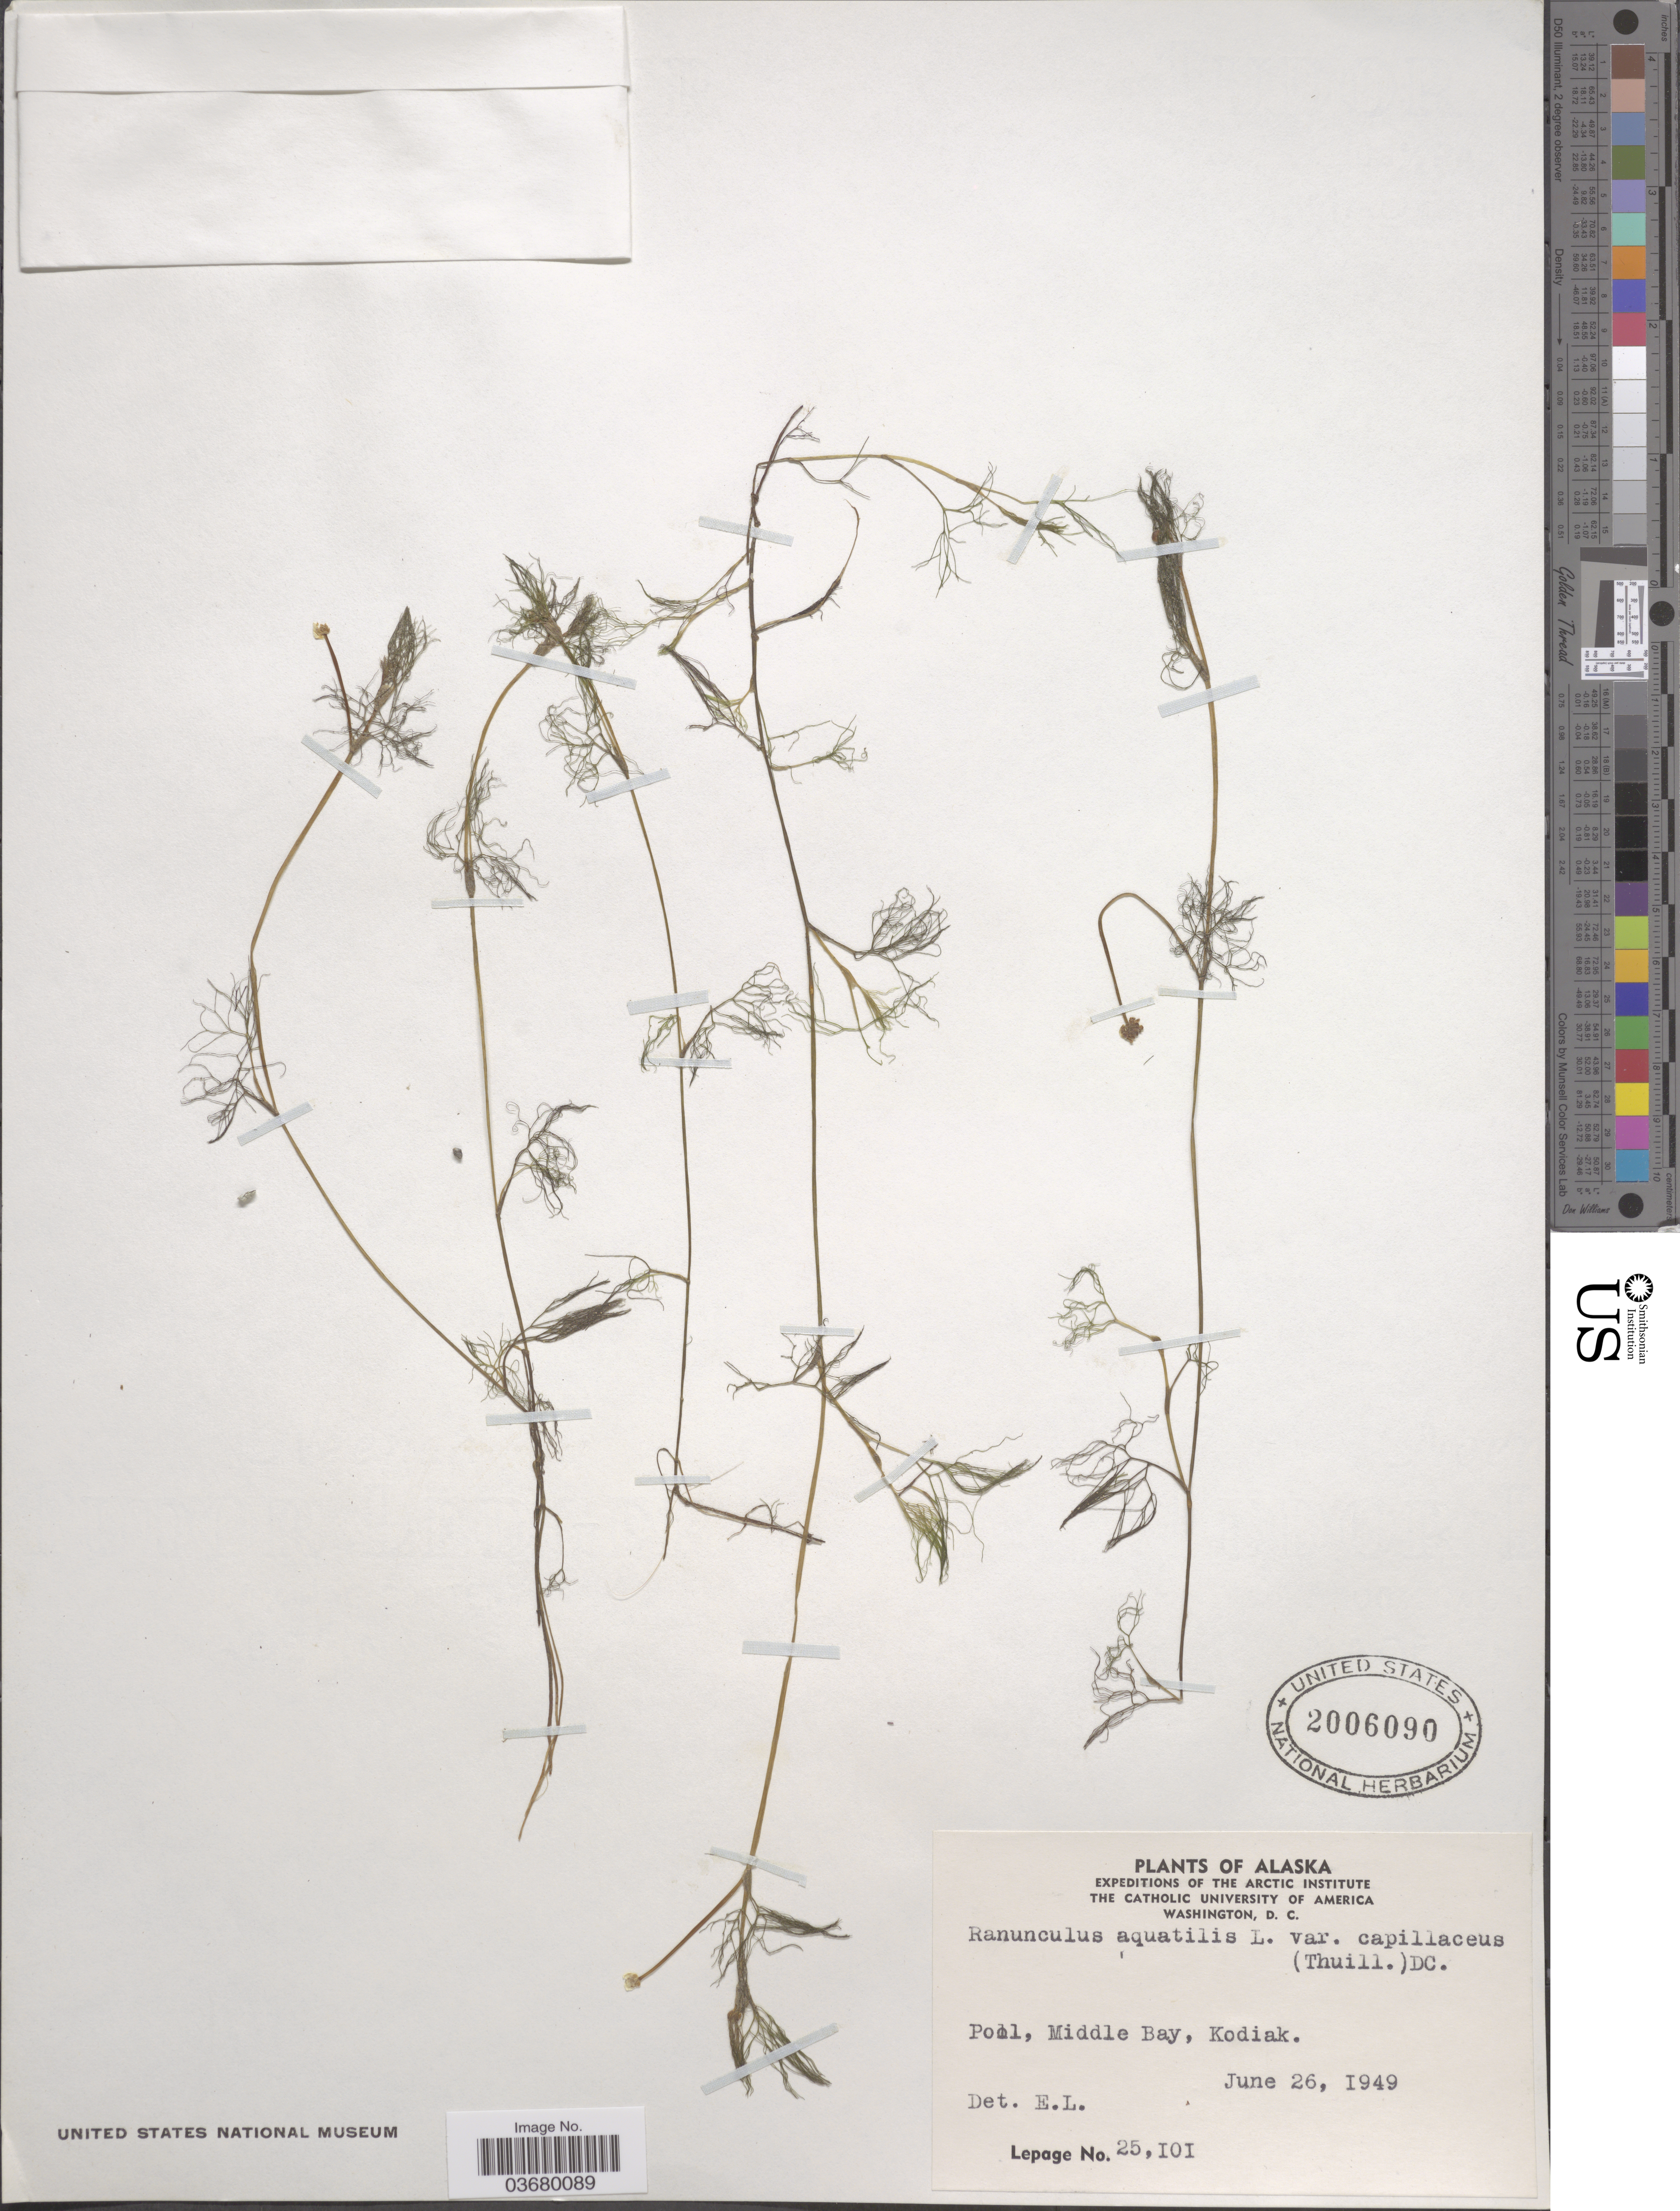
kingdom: Plantae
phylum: Tracheophyta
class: Magnoliopsida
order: Ranunculales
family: Ranunculaceae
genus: Ranunculus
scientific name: Ranunculus trichophyllus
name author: Chaix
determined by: Strong, Mark T., (BOT), Smithsonian Institution - National Museum of Natural History (UNITED STATES)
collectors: -. LePage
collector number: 25101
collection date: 1949-06-26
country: United States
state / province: Alaska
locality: Pool, Middle Bay, Kodiak.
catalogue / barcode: US 2006090